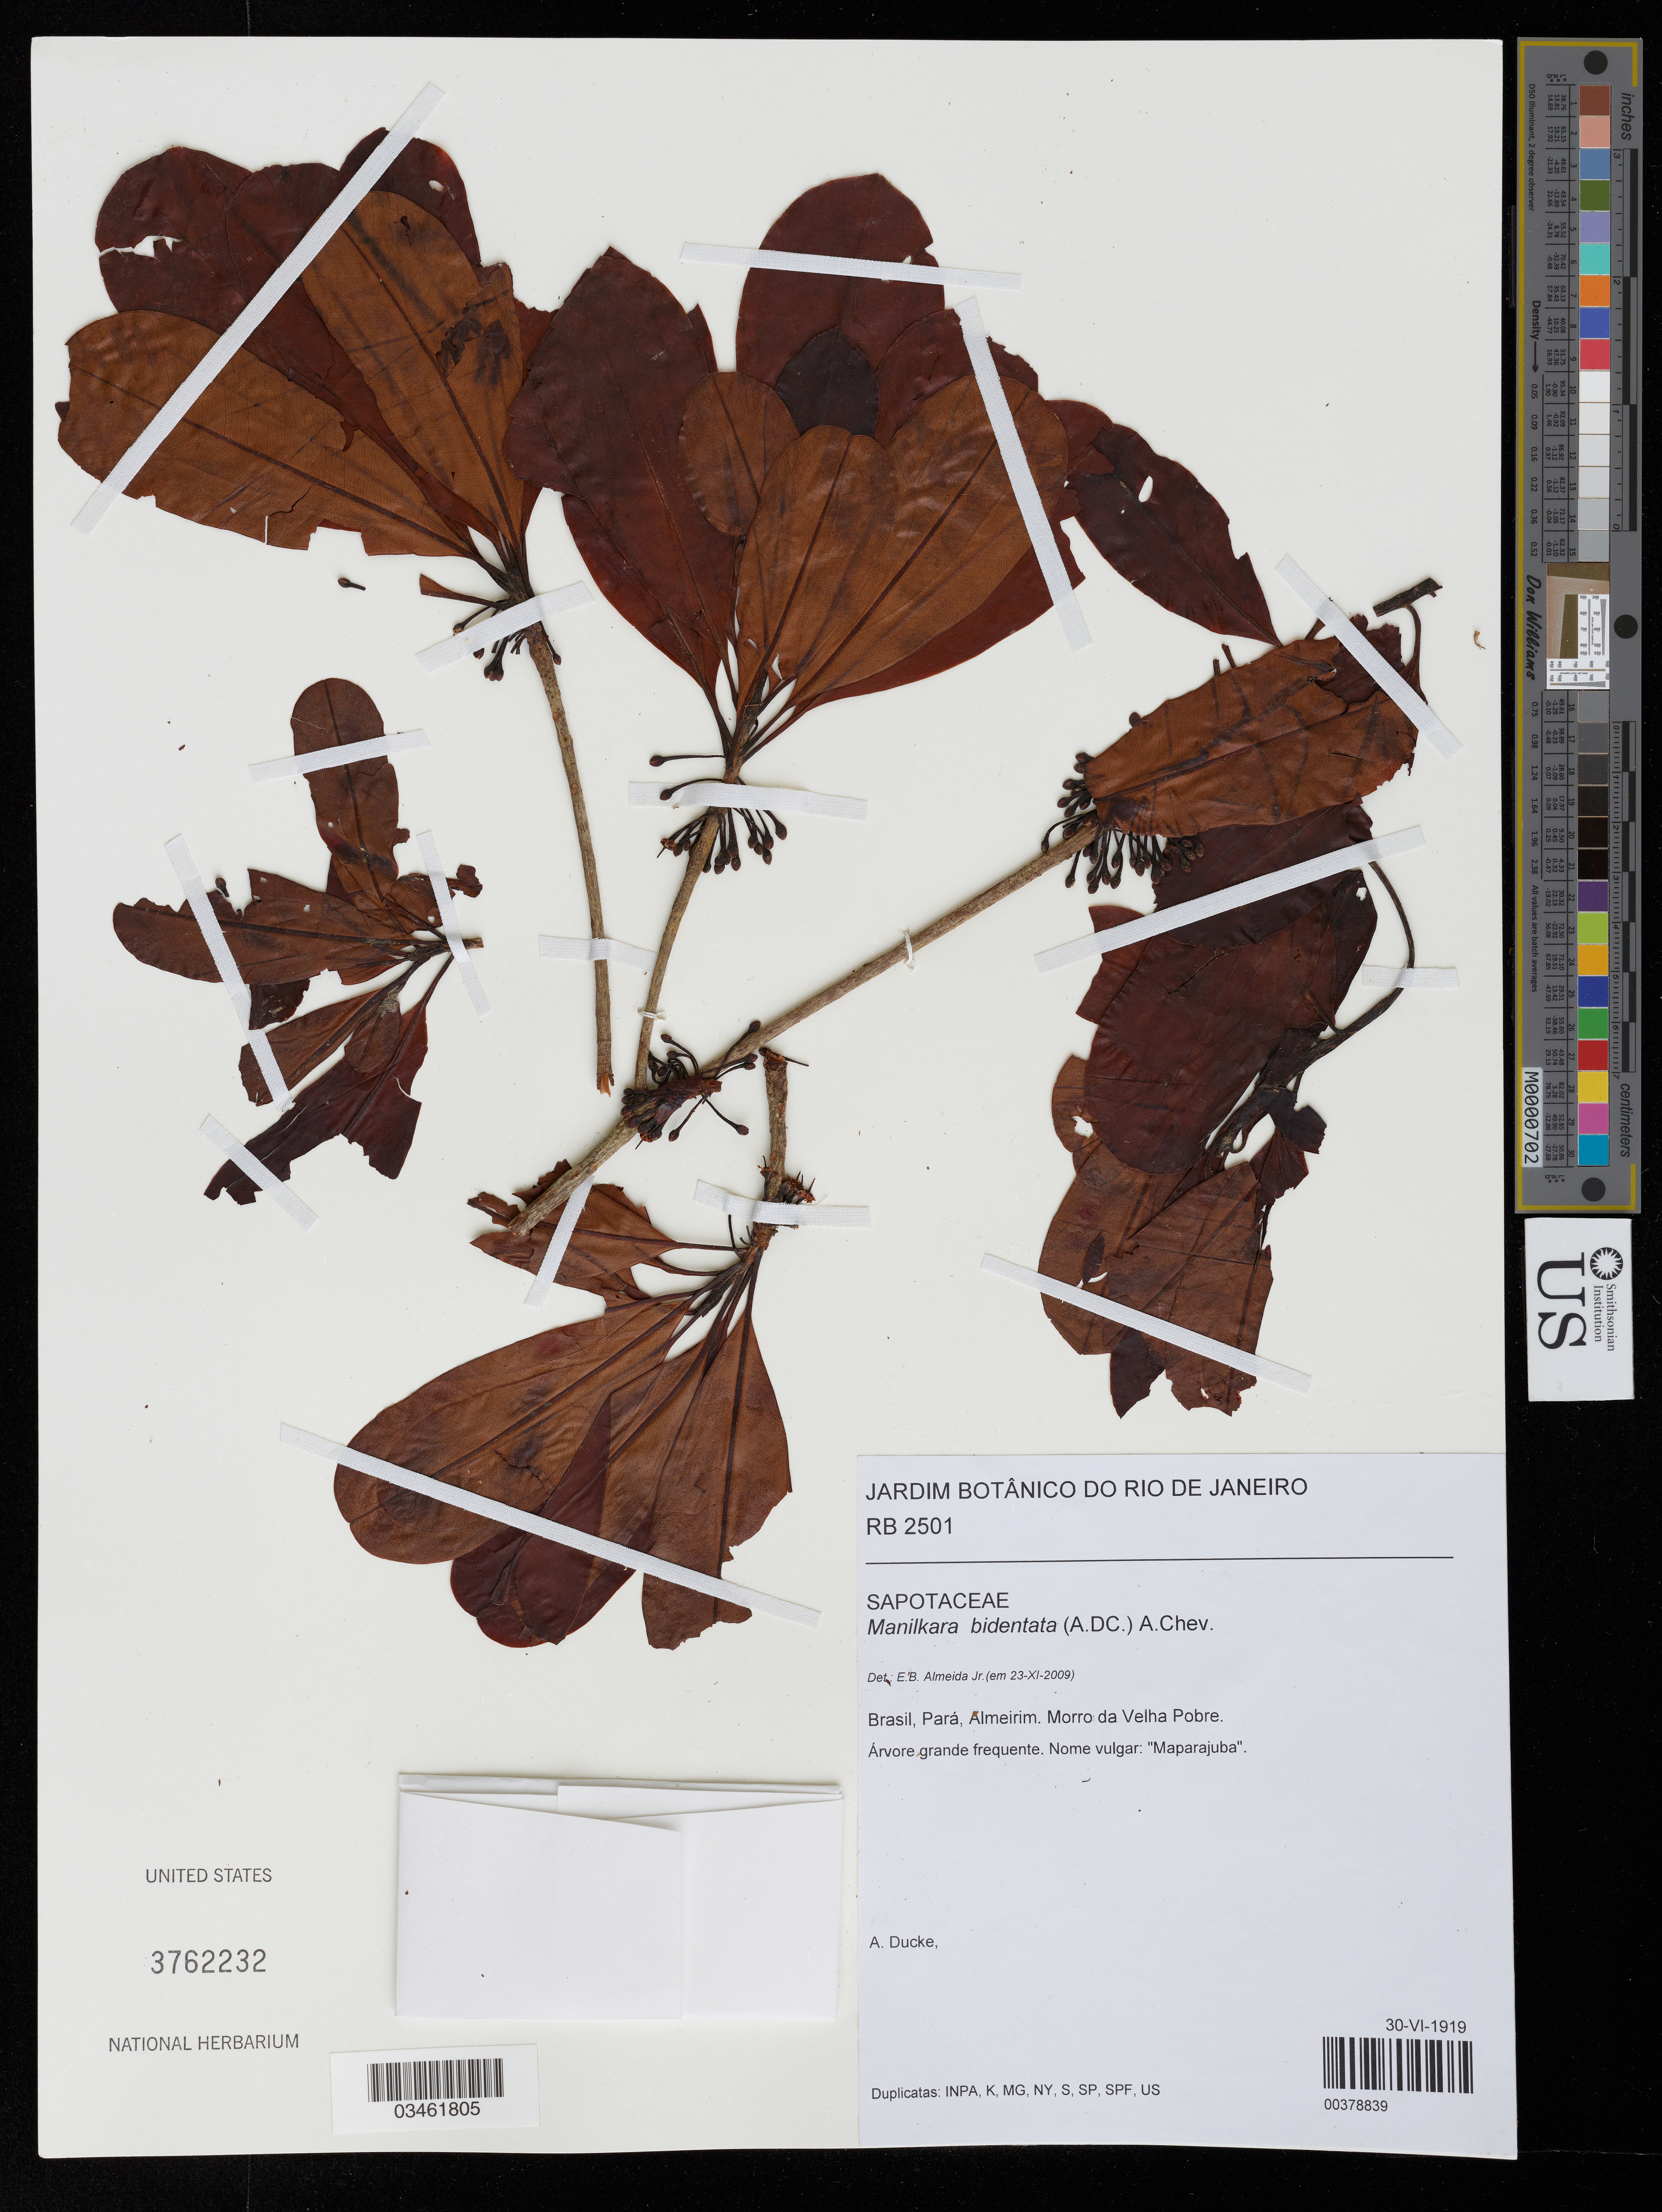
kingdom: Plantae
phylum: Tracheophyta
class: Magnoliopsida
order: Ericales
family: Sapotaceae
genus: Manilkara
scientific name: Manilkara bidentata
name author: (A. DC.) A. Chev.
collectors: A. Ducke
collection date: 1919-06-30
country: Brazil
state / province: Pará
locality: Almeirim. Morro da Velha Pobre.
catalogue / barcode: US 3762232